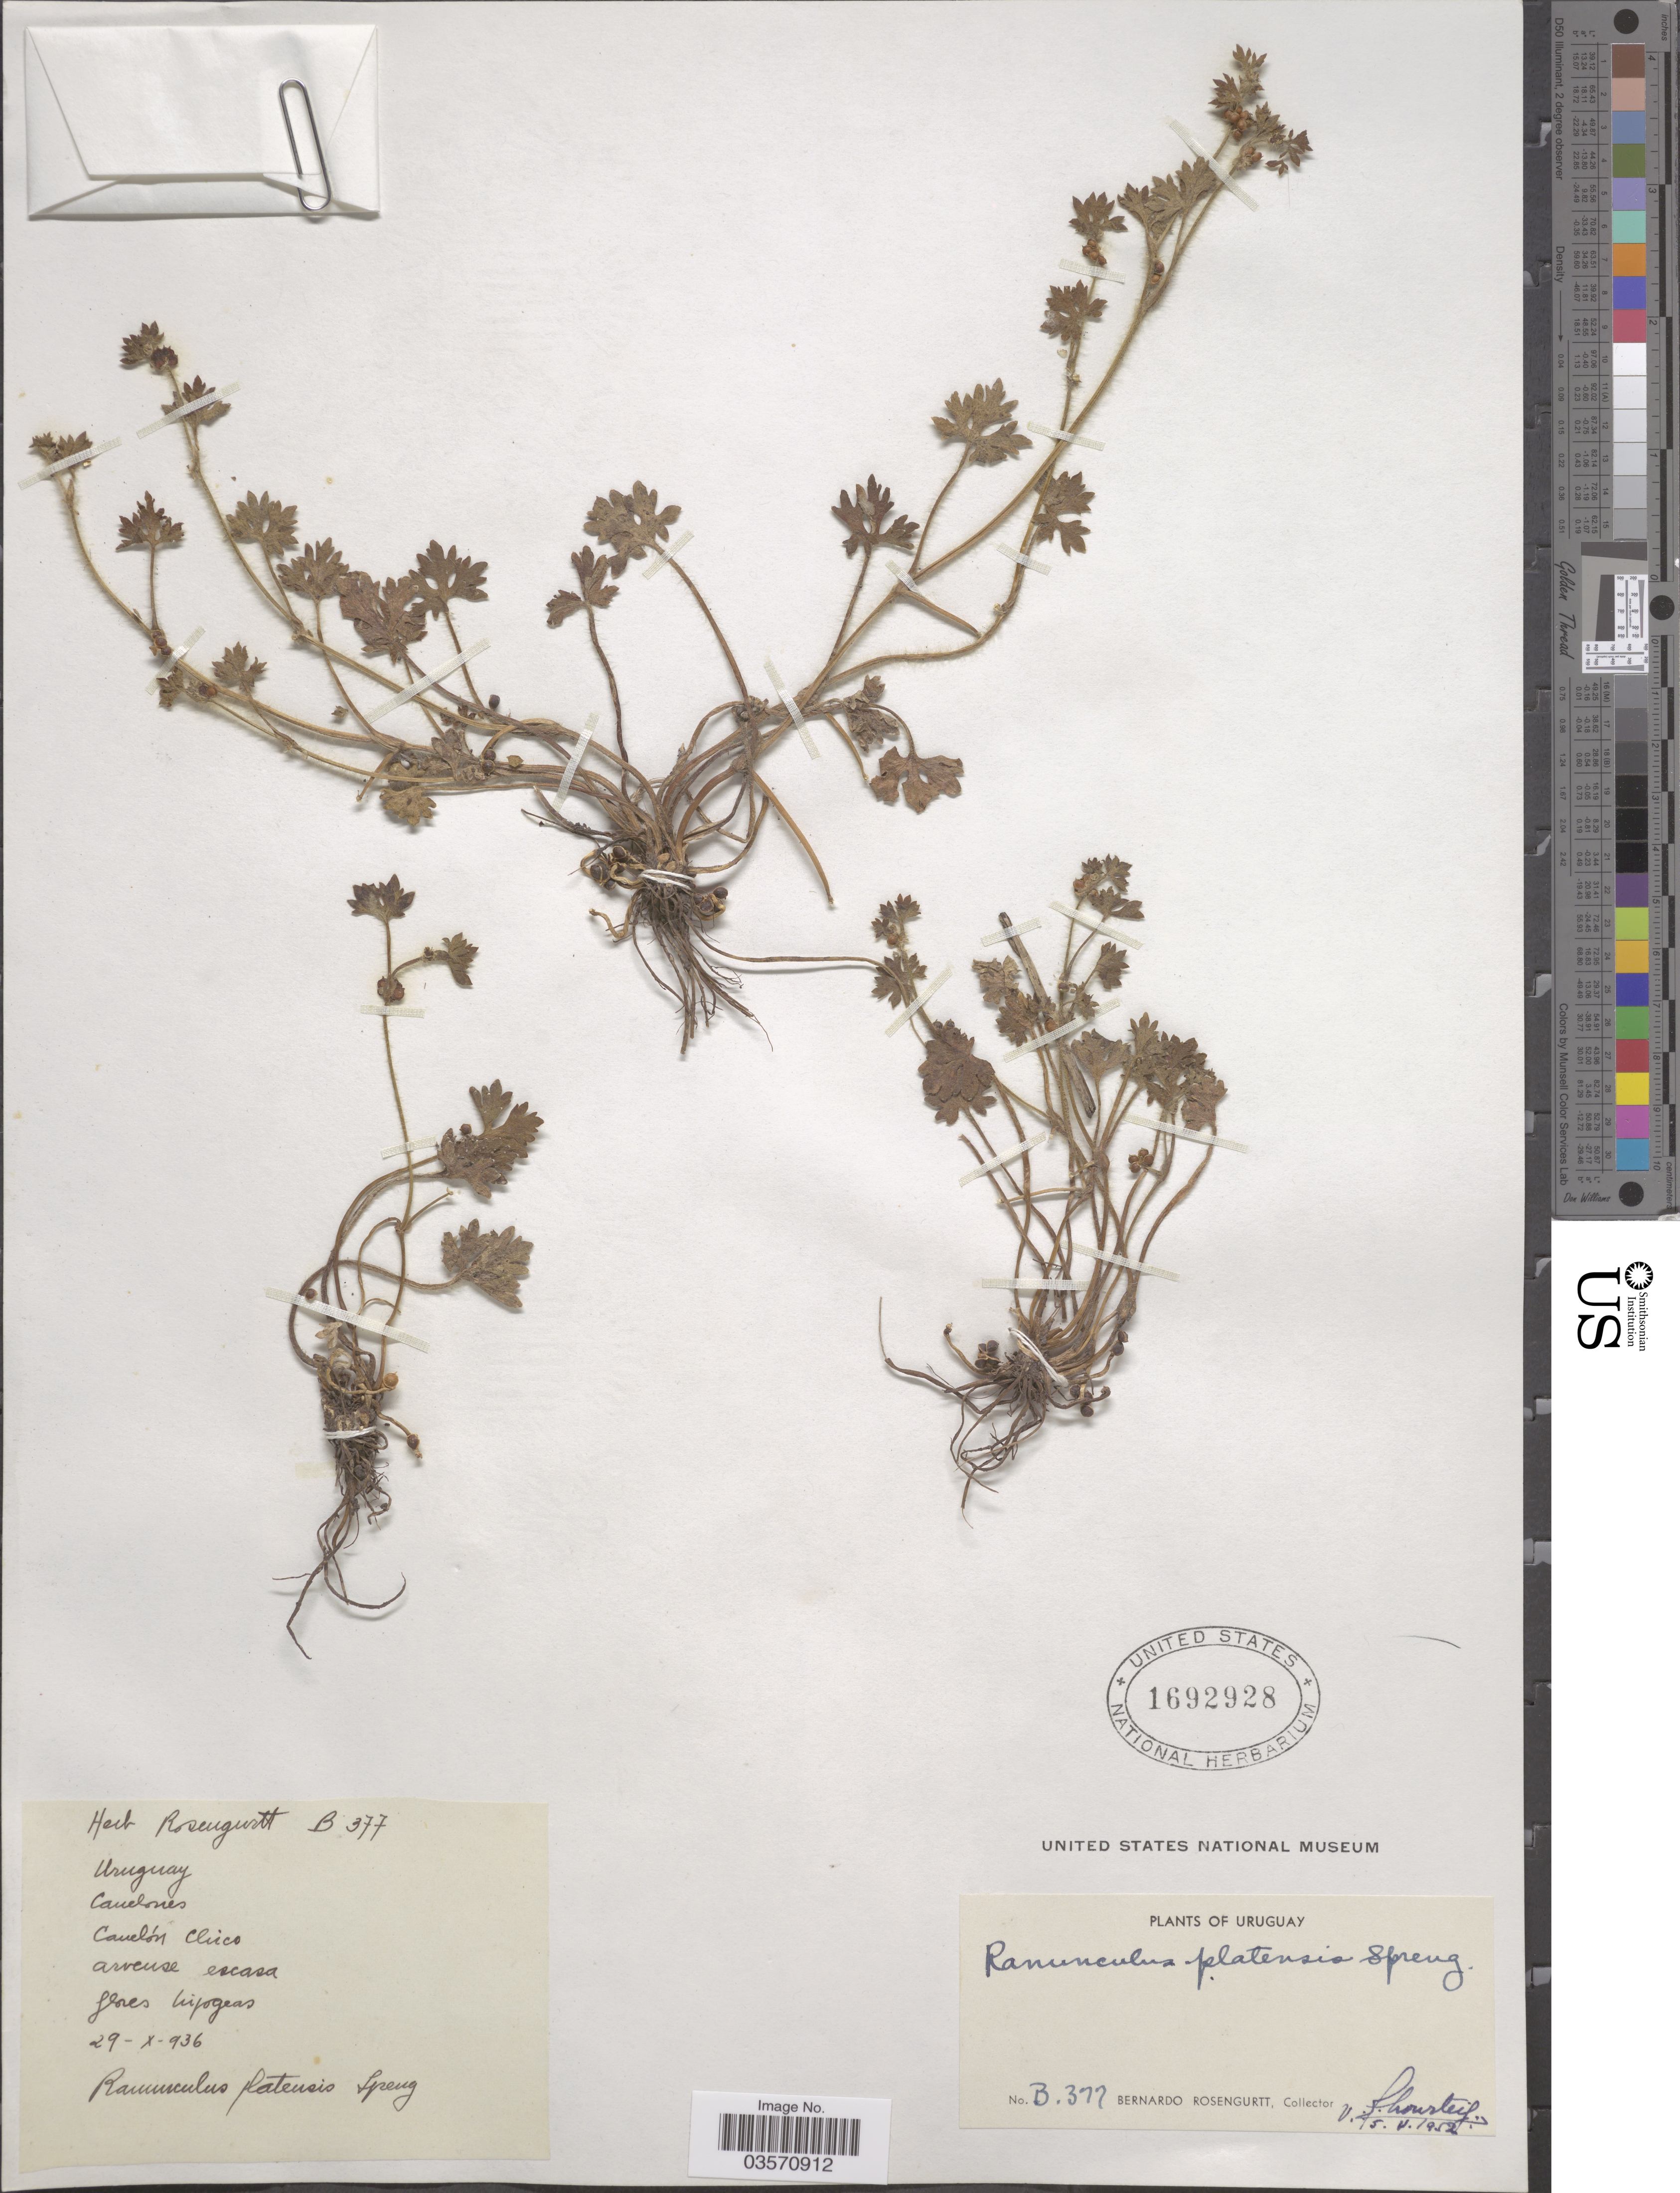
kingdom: Plantae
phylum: Tracheophyta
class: Magnoliopsida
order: Ranunculales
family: Ranunculaceae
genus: Ranunculus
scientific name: Ranunculus platensis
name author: Spreng.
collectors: B. Rosengurtt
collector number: B377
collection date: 1936-10-29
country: Uruguay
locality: Canelones, Canelón Chico.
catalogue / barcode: US 1692928